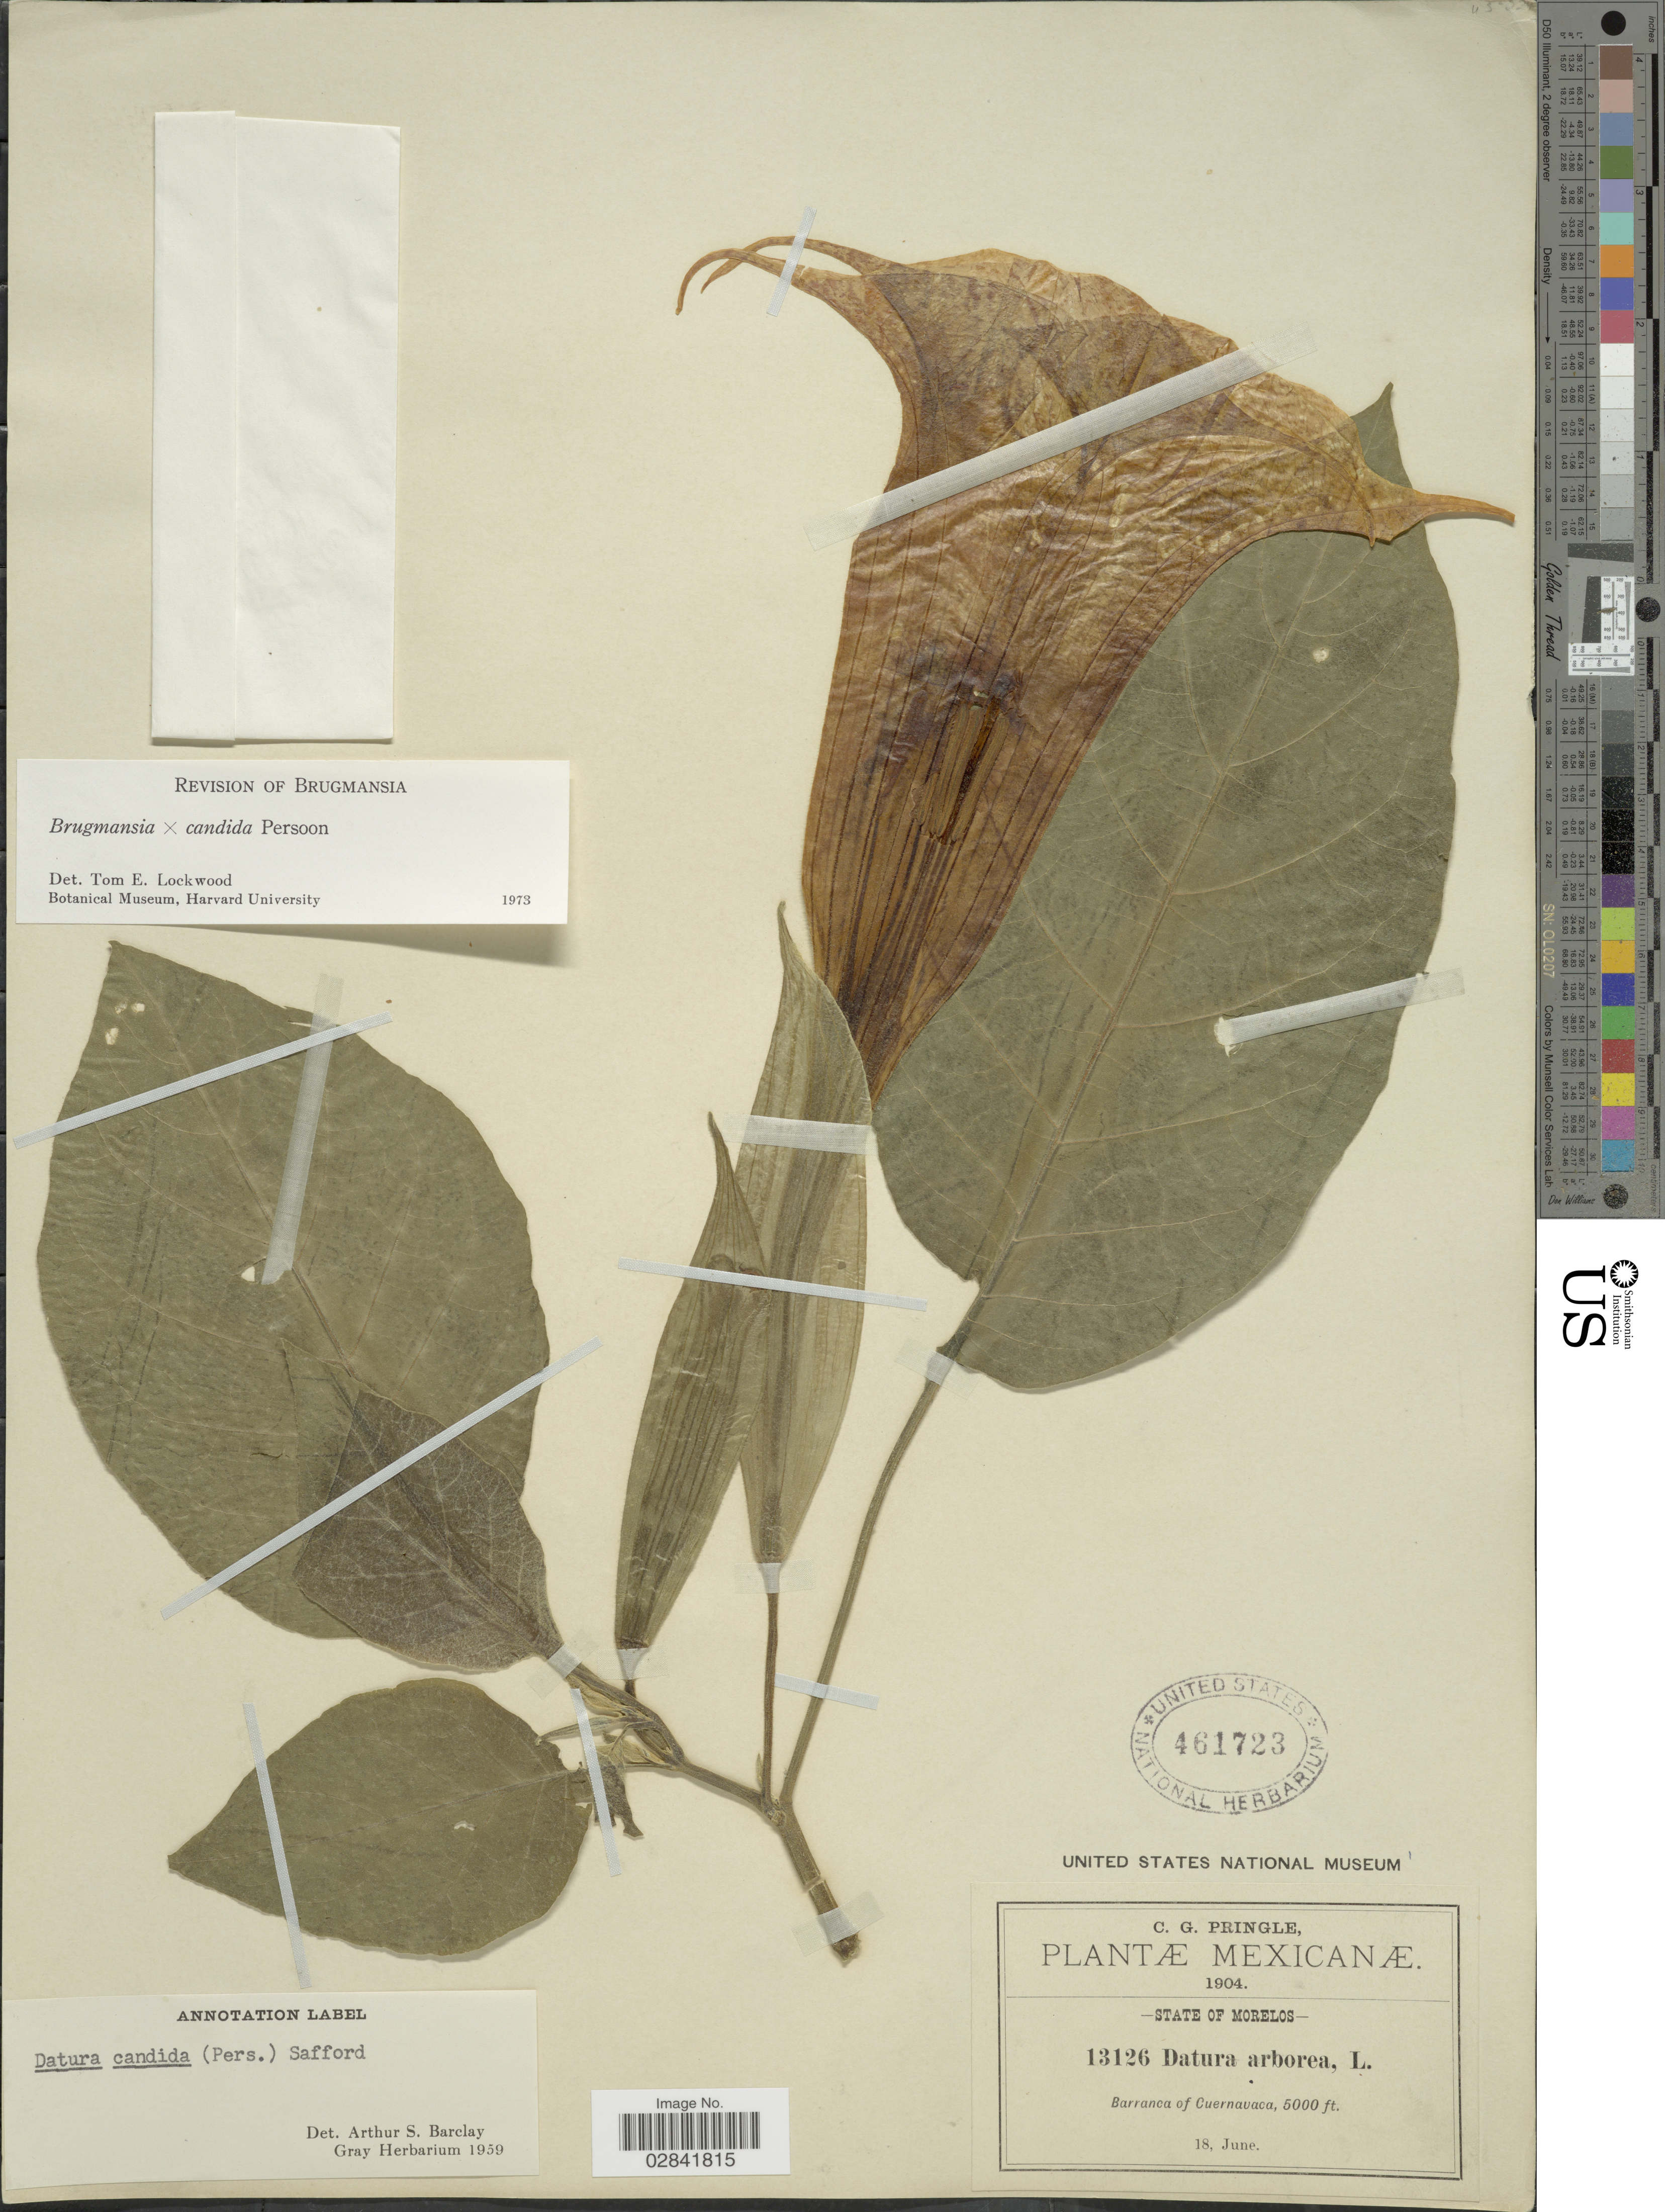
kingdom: Plantae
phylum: Tracheophyta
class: Magnoliopsida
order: Solanales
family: Solanaceae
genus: Brugmansia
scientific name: Brugmansia x candida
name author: Pers.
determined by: Lockwood, T. E.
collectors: C. G. Pringle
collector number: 13126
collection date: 1904-06-18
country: Mexico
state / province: Morelos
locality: Barranca of Cuernavaca.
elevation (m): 1524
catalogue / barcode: US 461723